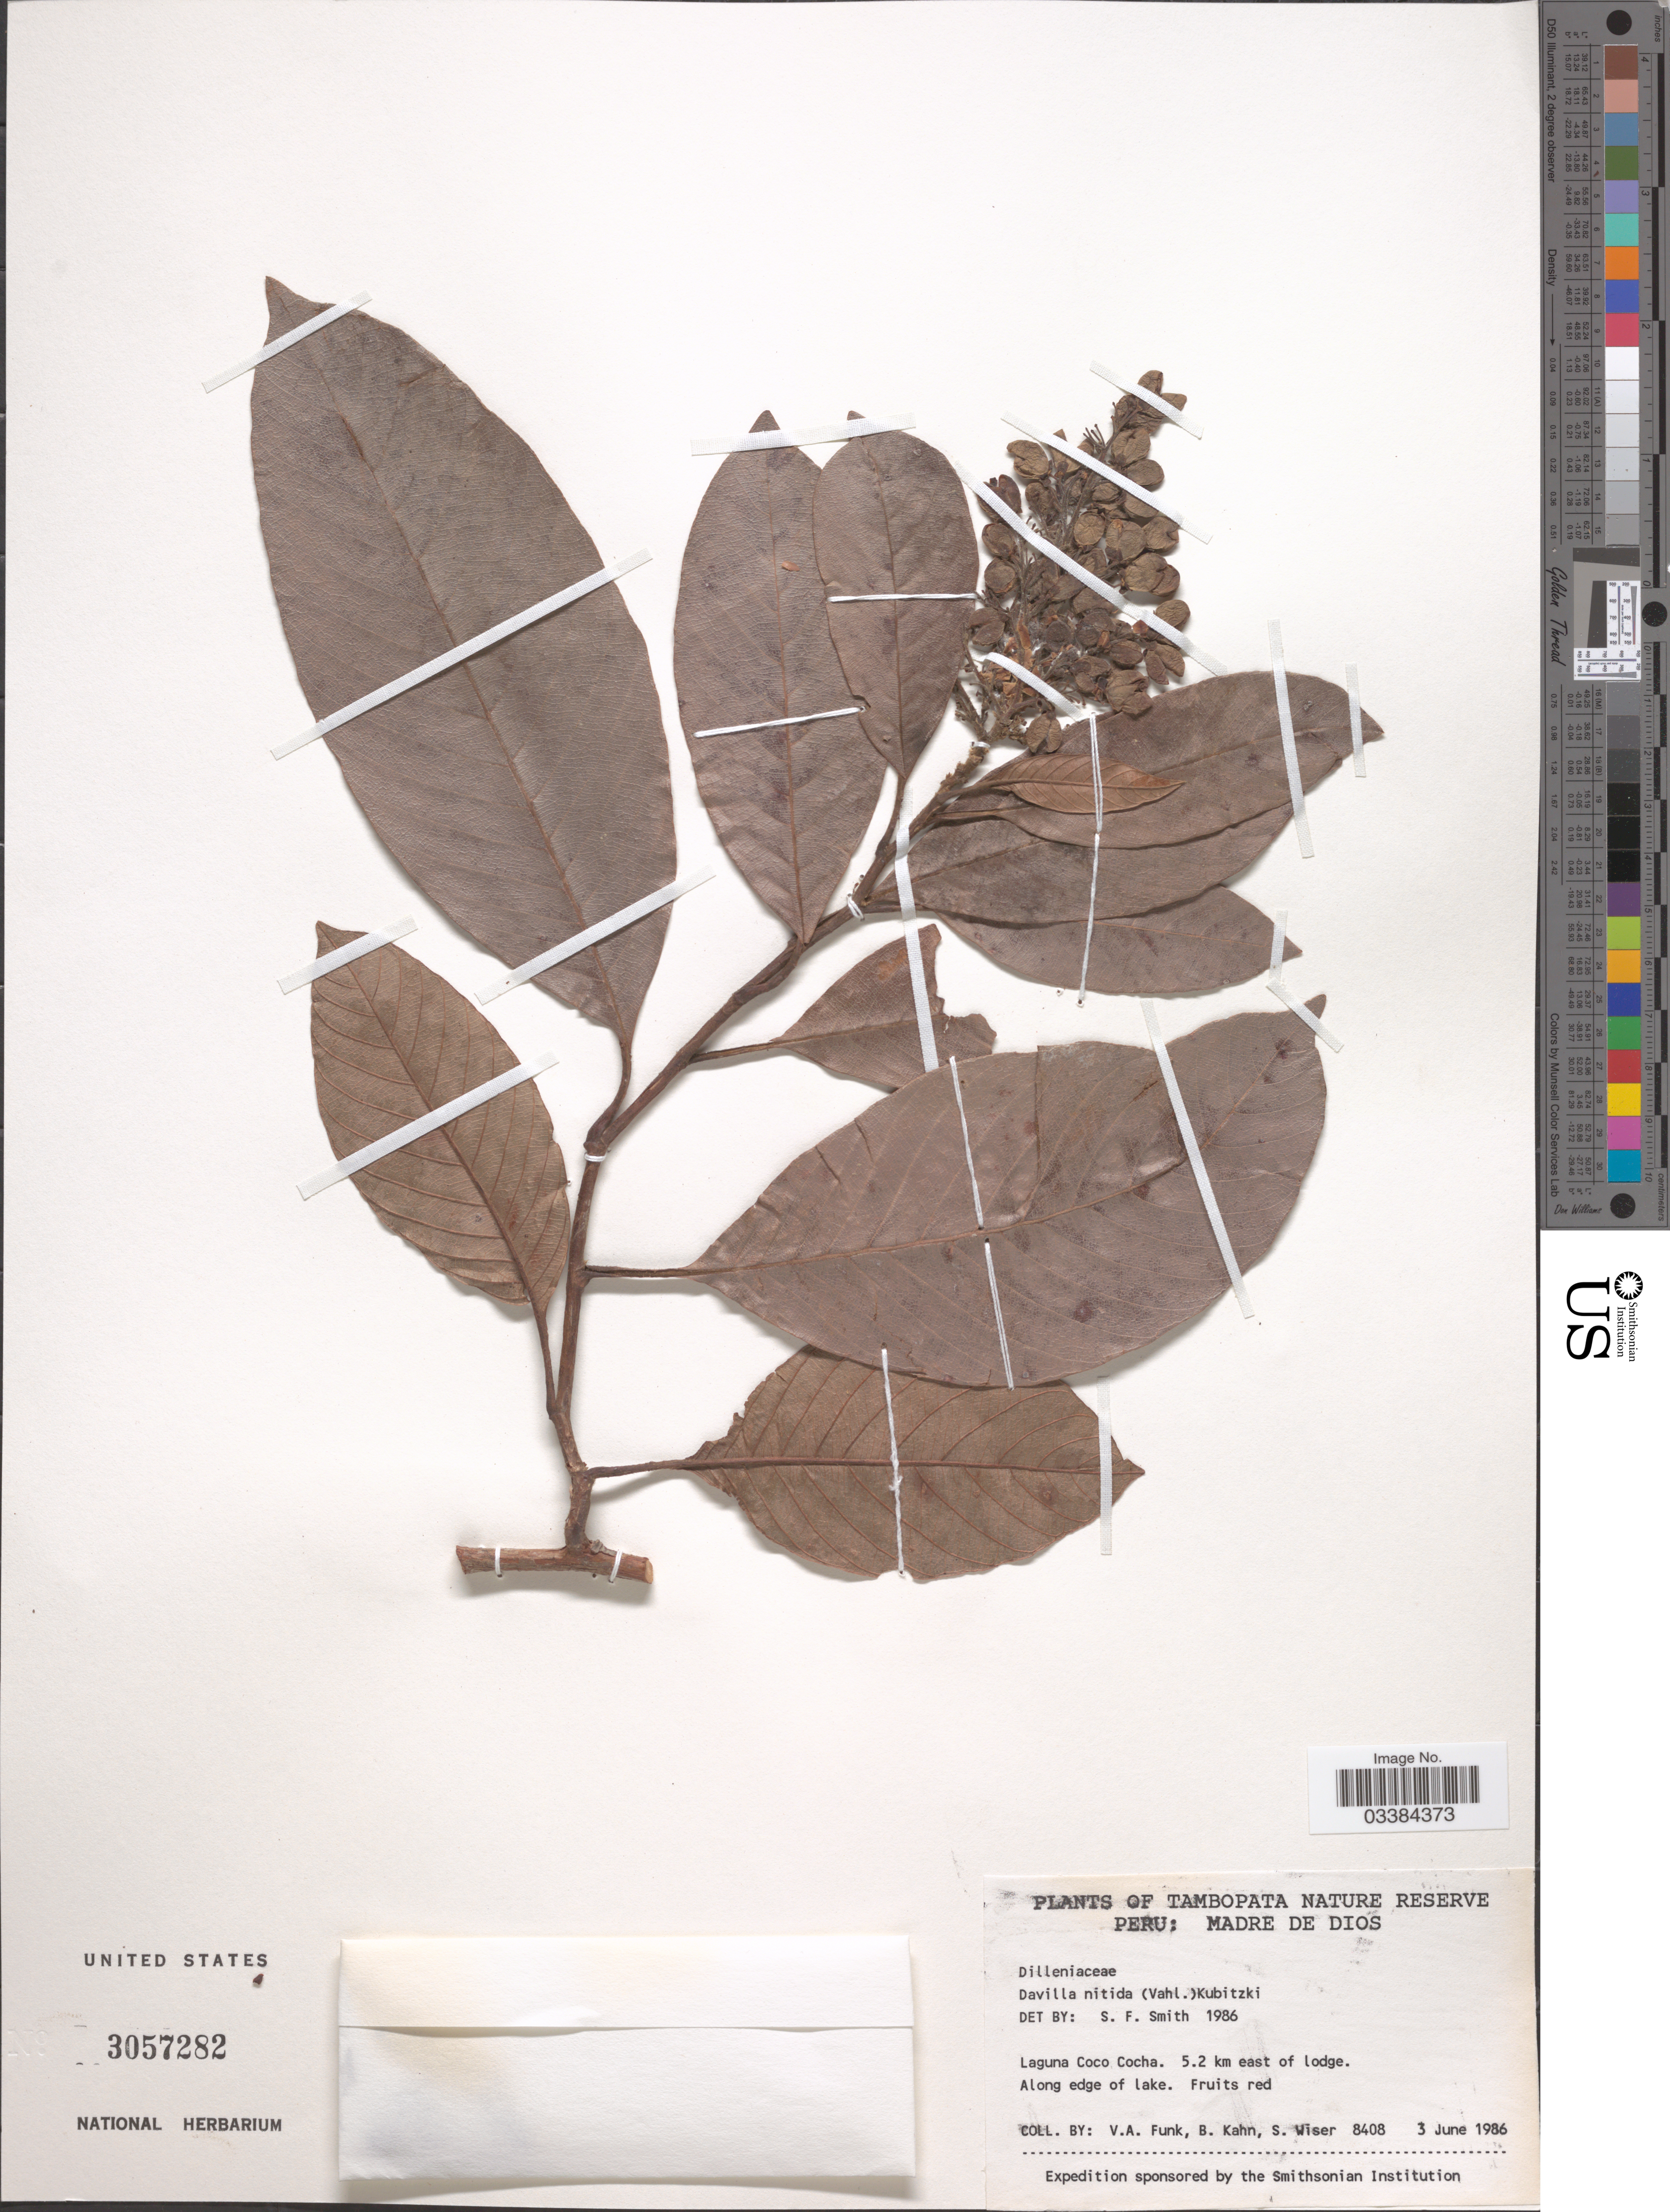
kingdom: Plantae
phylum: Tracheophyta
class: Magnoliopsida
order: Dilleniales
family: Dilleniaceae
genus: Davilla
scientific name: Davilla nitida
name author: (Vahl) Kubitzki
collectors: V. Funk, B. Kahn & S. Wiser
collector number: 8408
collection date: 1986-06-03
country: Peru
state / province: Madre de Dios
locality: Tambopata Nature Reserve, Laguna Coco Cocha. 5.2 km east of lodge. Along edge of lake.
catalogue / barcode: US 3057282